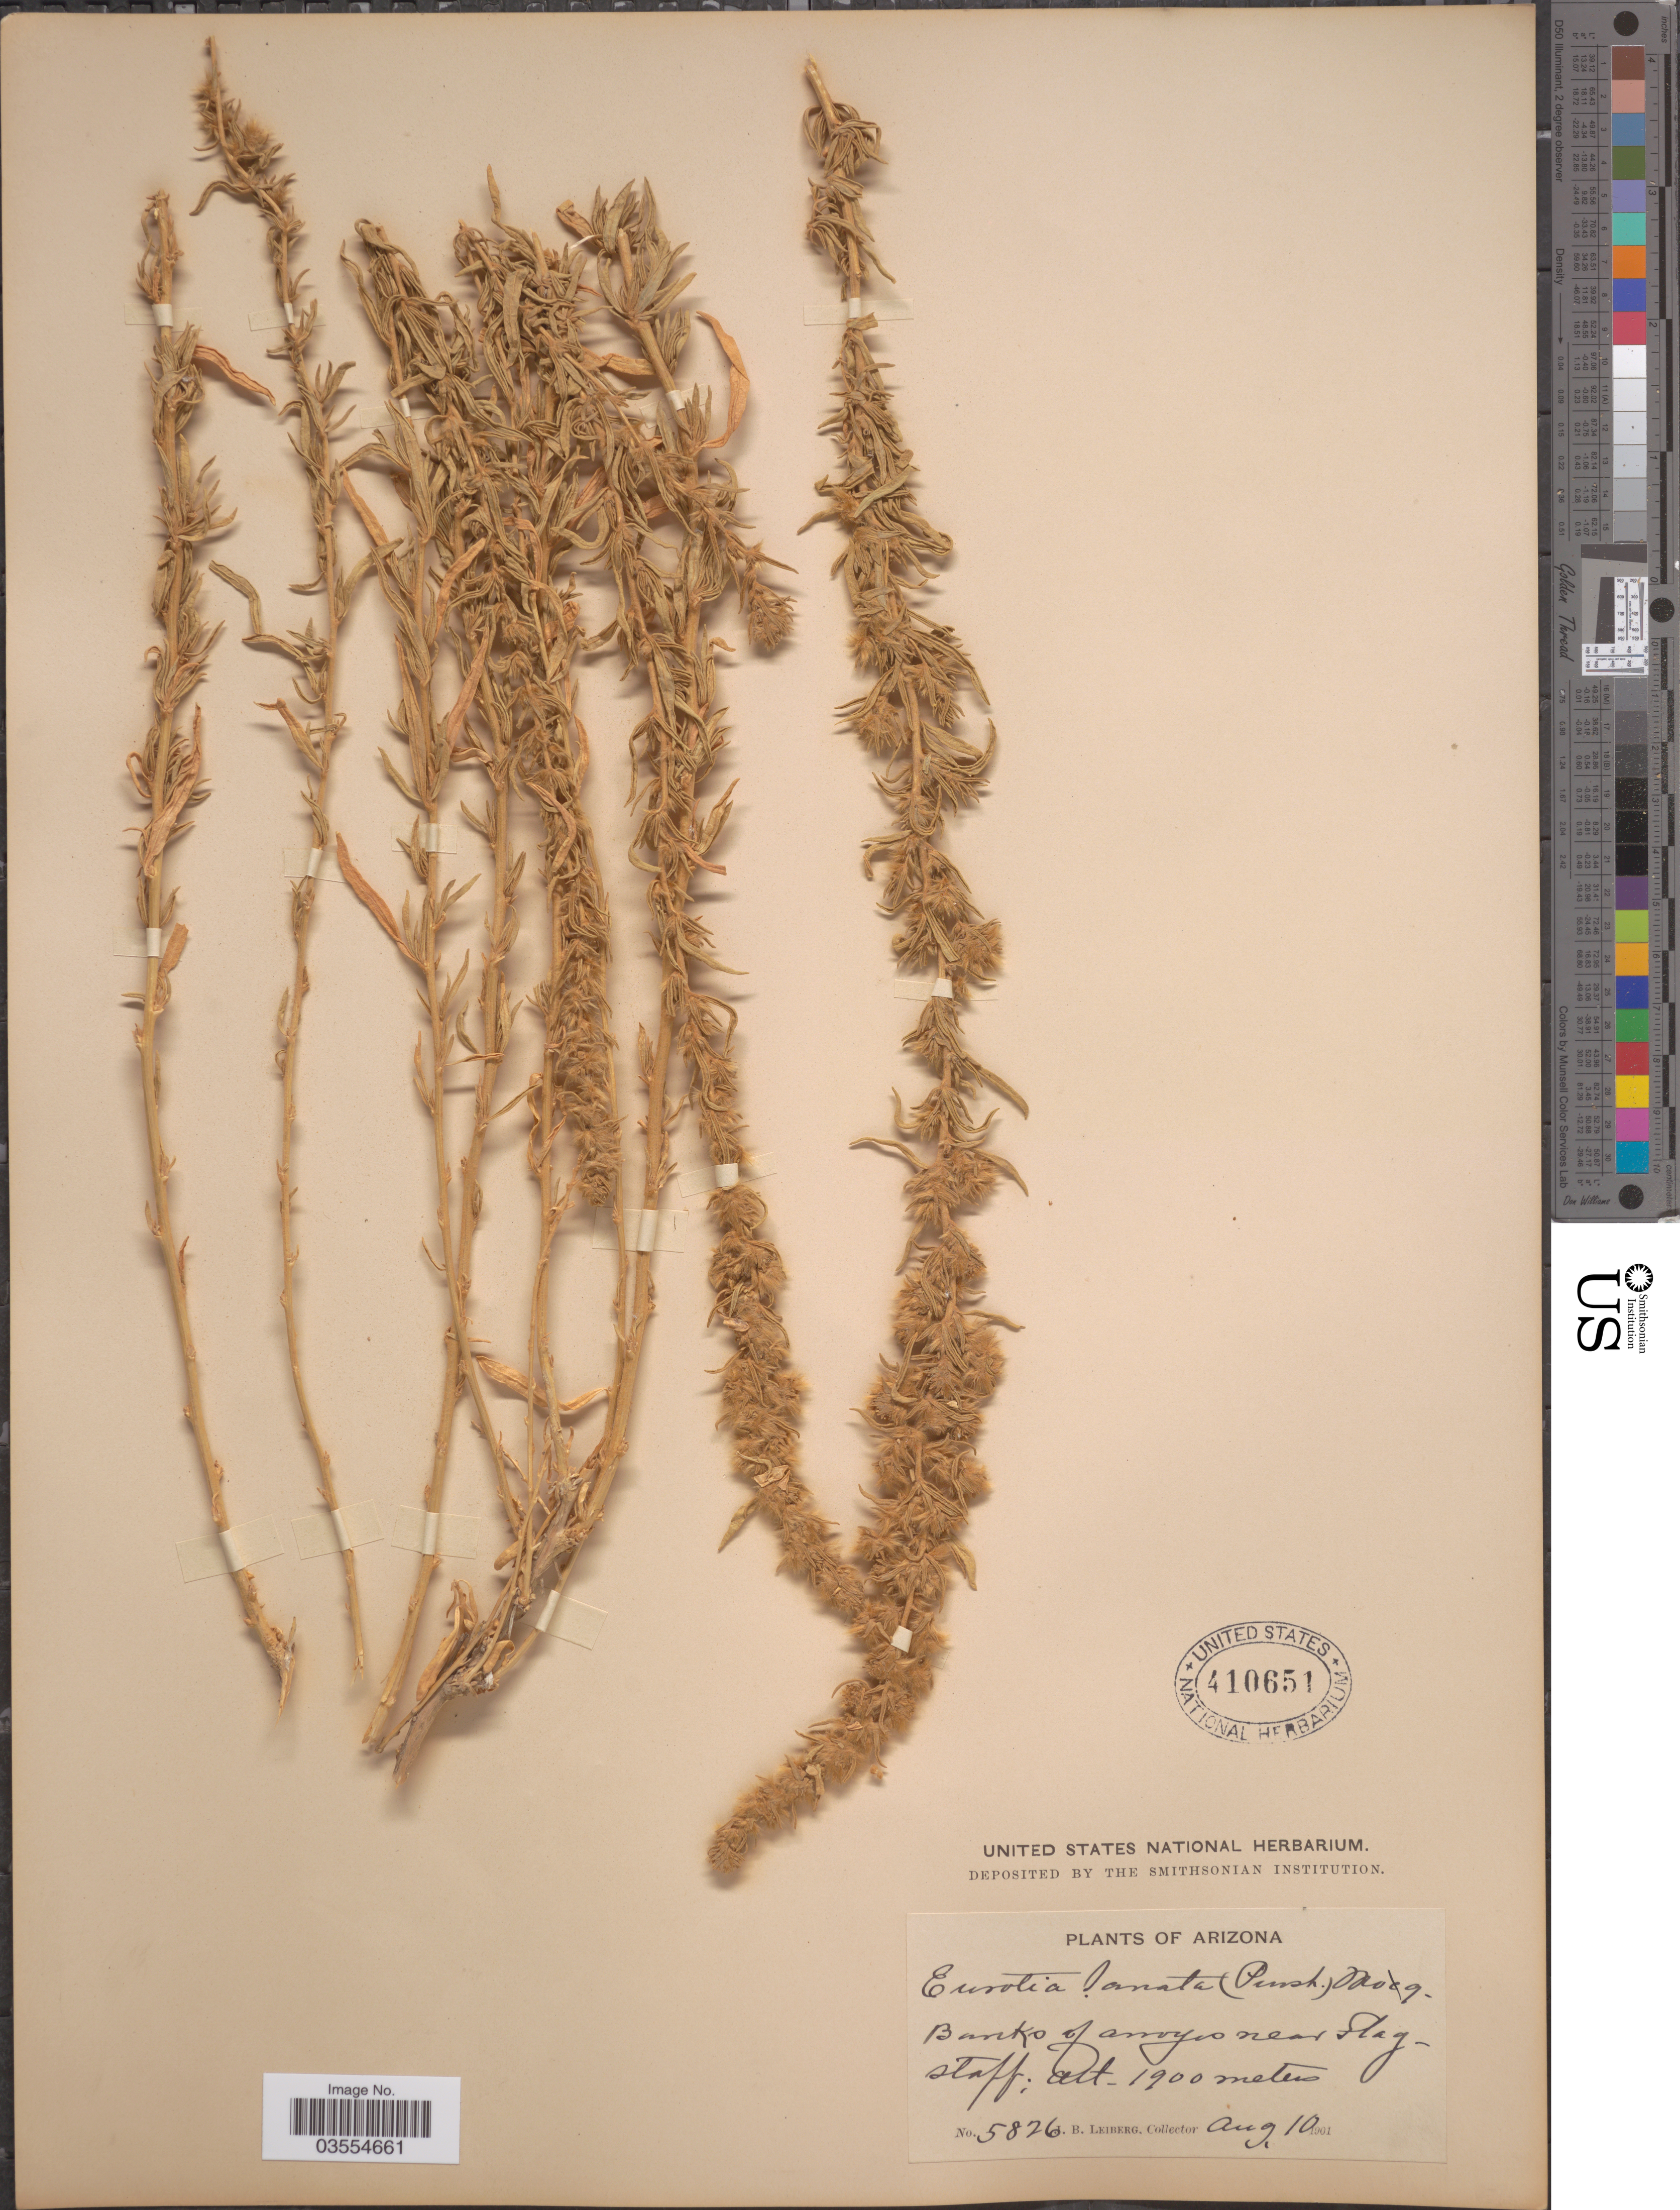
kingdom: Plantae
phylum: Tracheophyta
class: Magnoliopsida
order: Caryophyllales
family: Amaranthaceae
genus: Krascheninnikovia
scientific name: Krascheninnikovia lanata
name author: (Pursh) A. Meeuse & A.Smit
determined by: U.S. National Herbarium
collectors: J. B. Leiberg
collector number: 5826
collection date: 1901-08-10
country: United States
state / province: Arizona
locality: Banks of arroyo near Flagstaff.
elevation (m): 1900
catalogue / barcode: US 410651